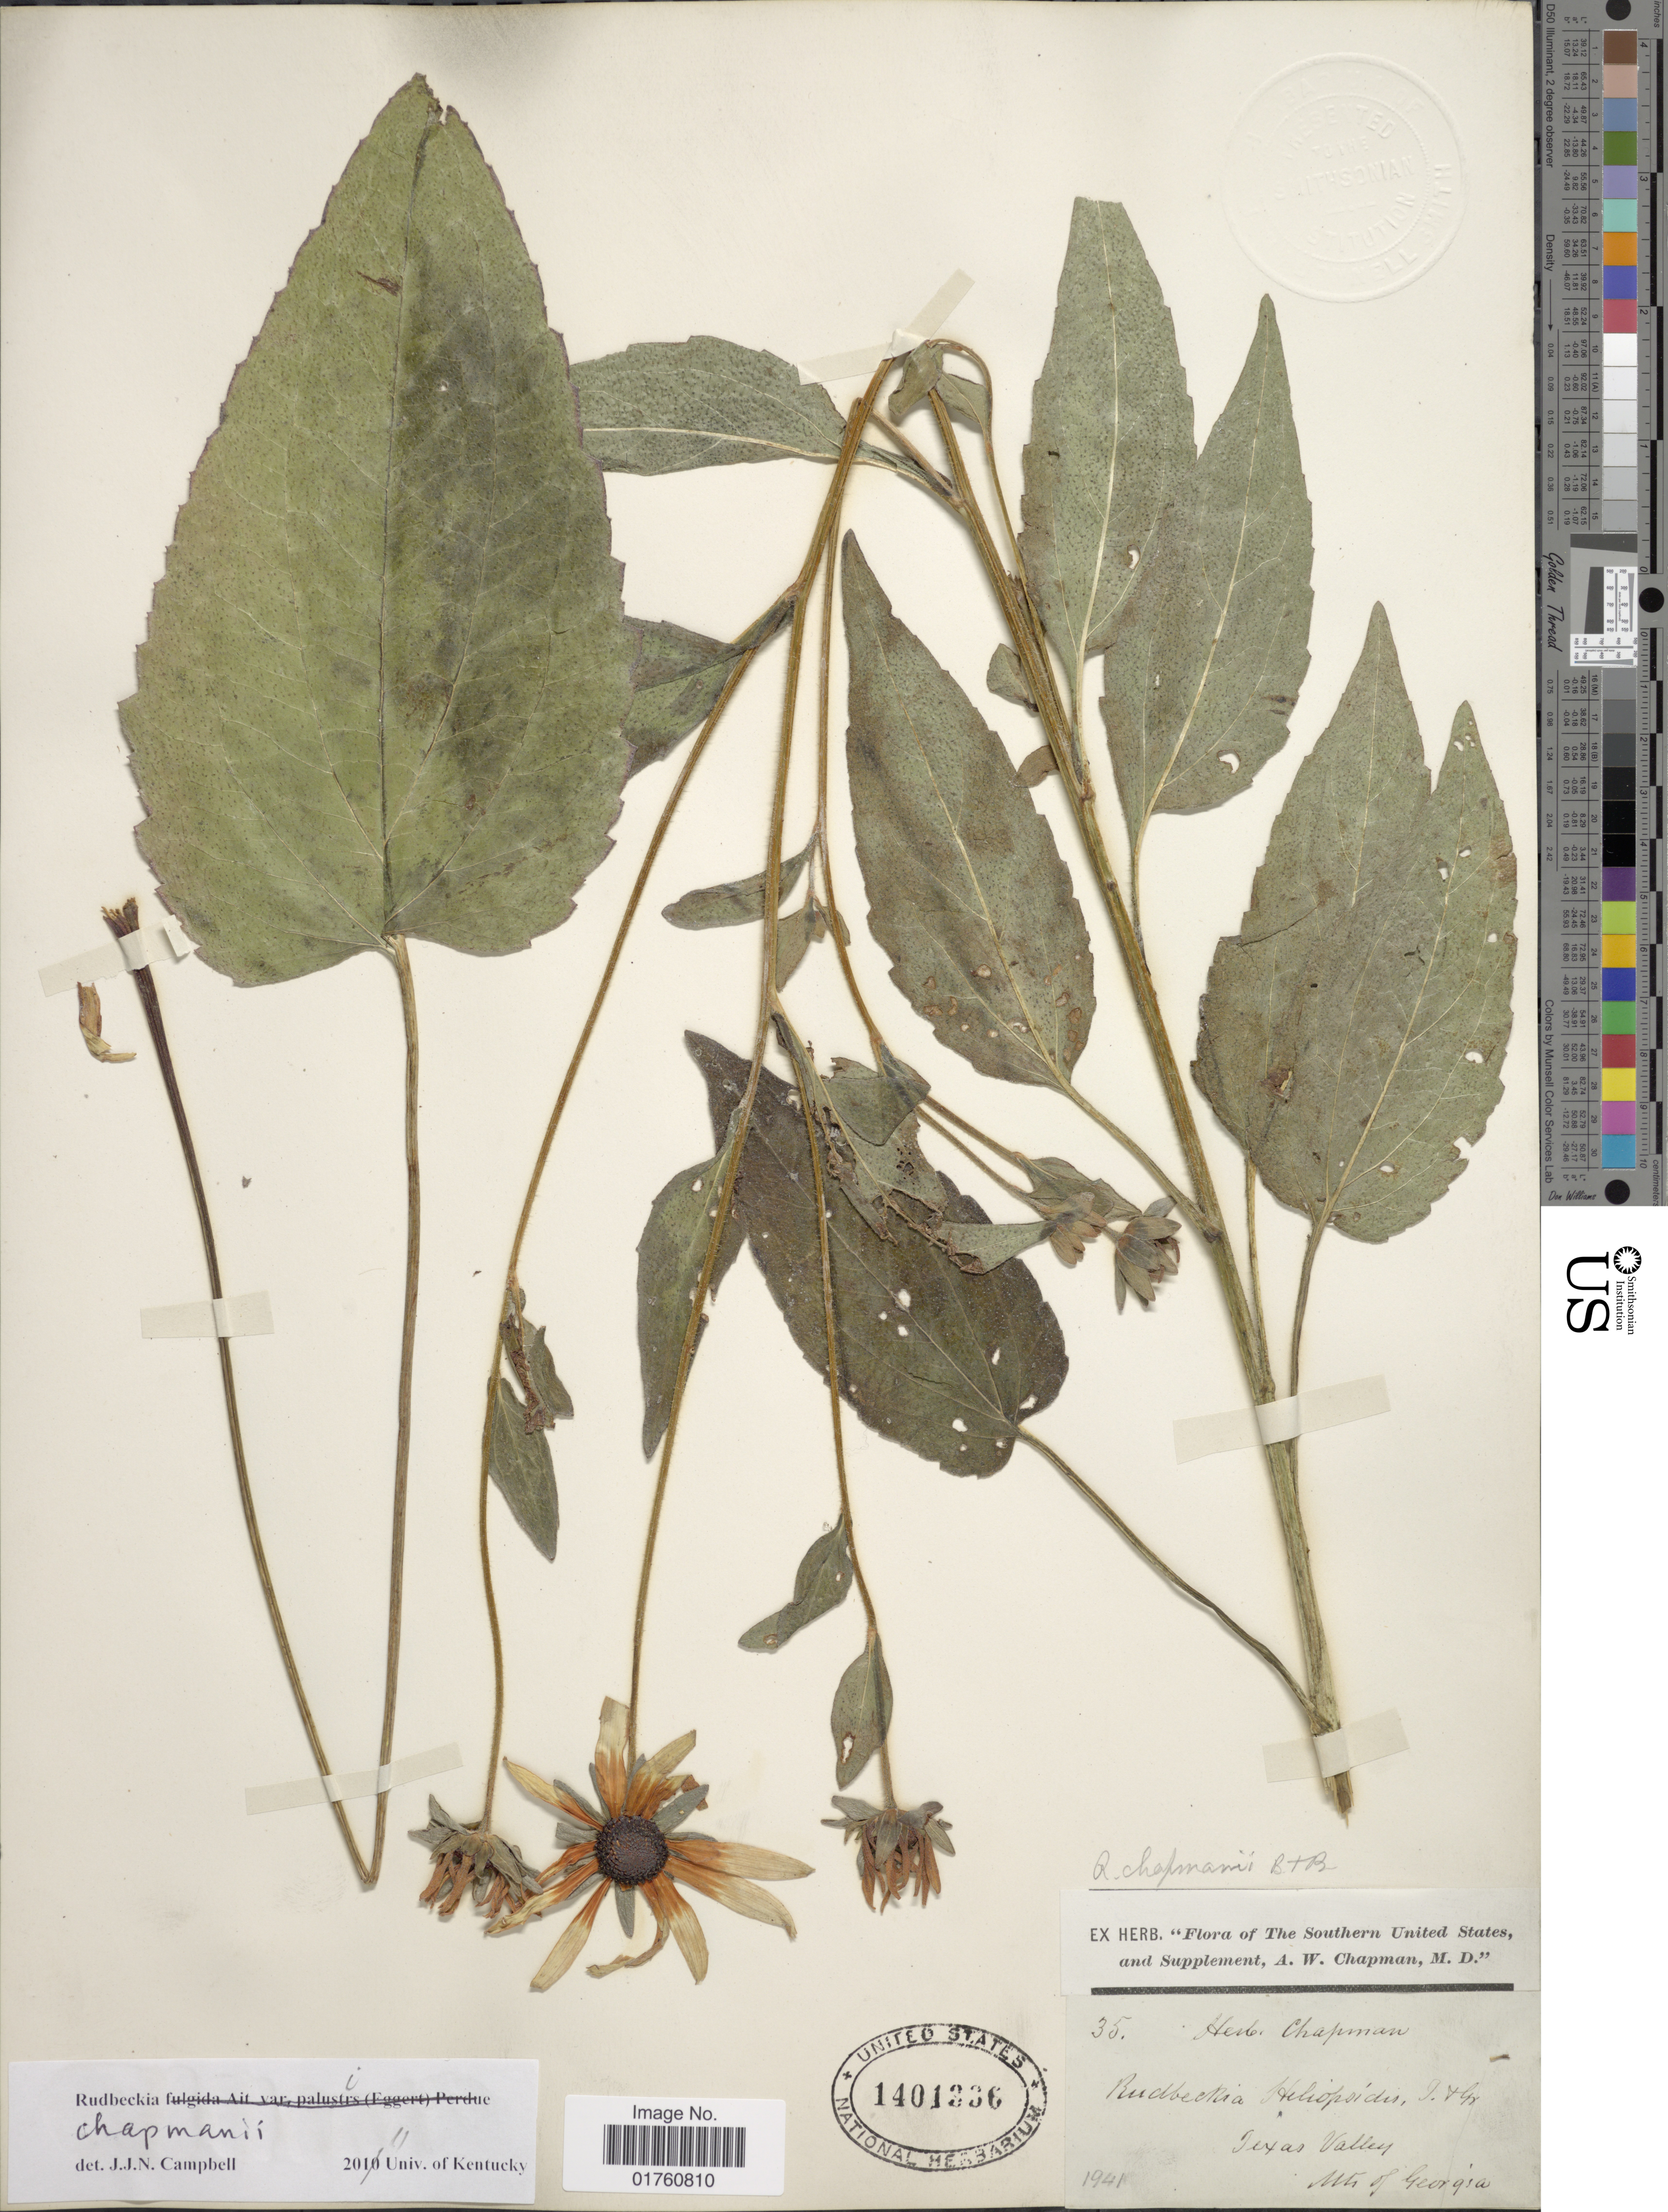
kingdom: Plantae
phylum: Tracheophyta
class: Magnoliopsida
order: Asterales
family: Asteraceae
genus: Rudbeckia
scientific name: Rudbeckia fulgida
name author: Aiton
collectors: A. W. Chapman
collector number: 35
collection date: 1941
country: United States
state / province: Georgia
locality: The Southern United States, Texas Valley, Mts of Georgia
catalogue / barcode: US 1401336